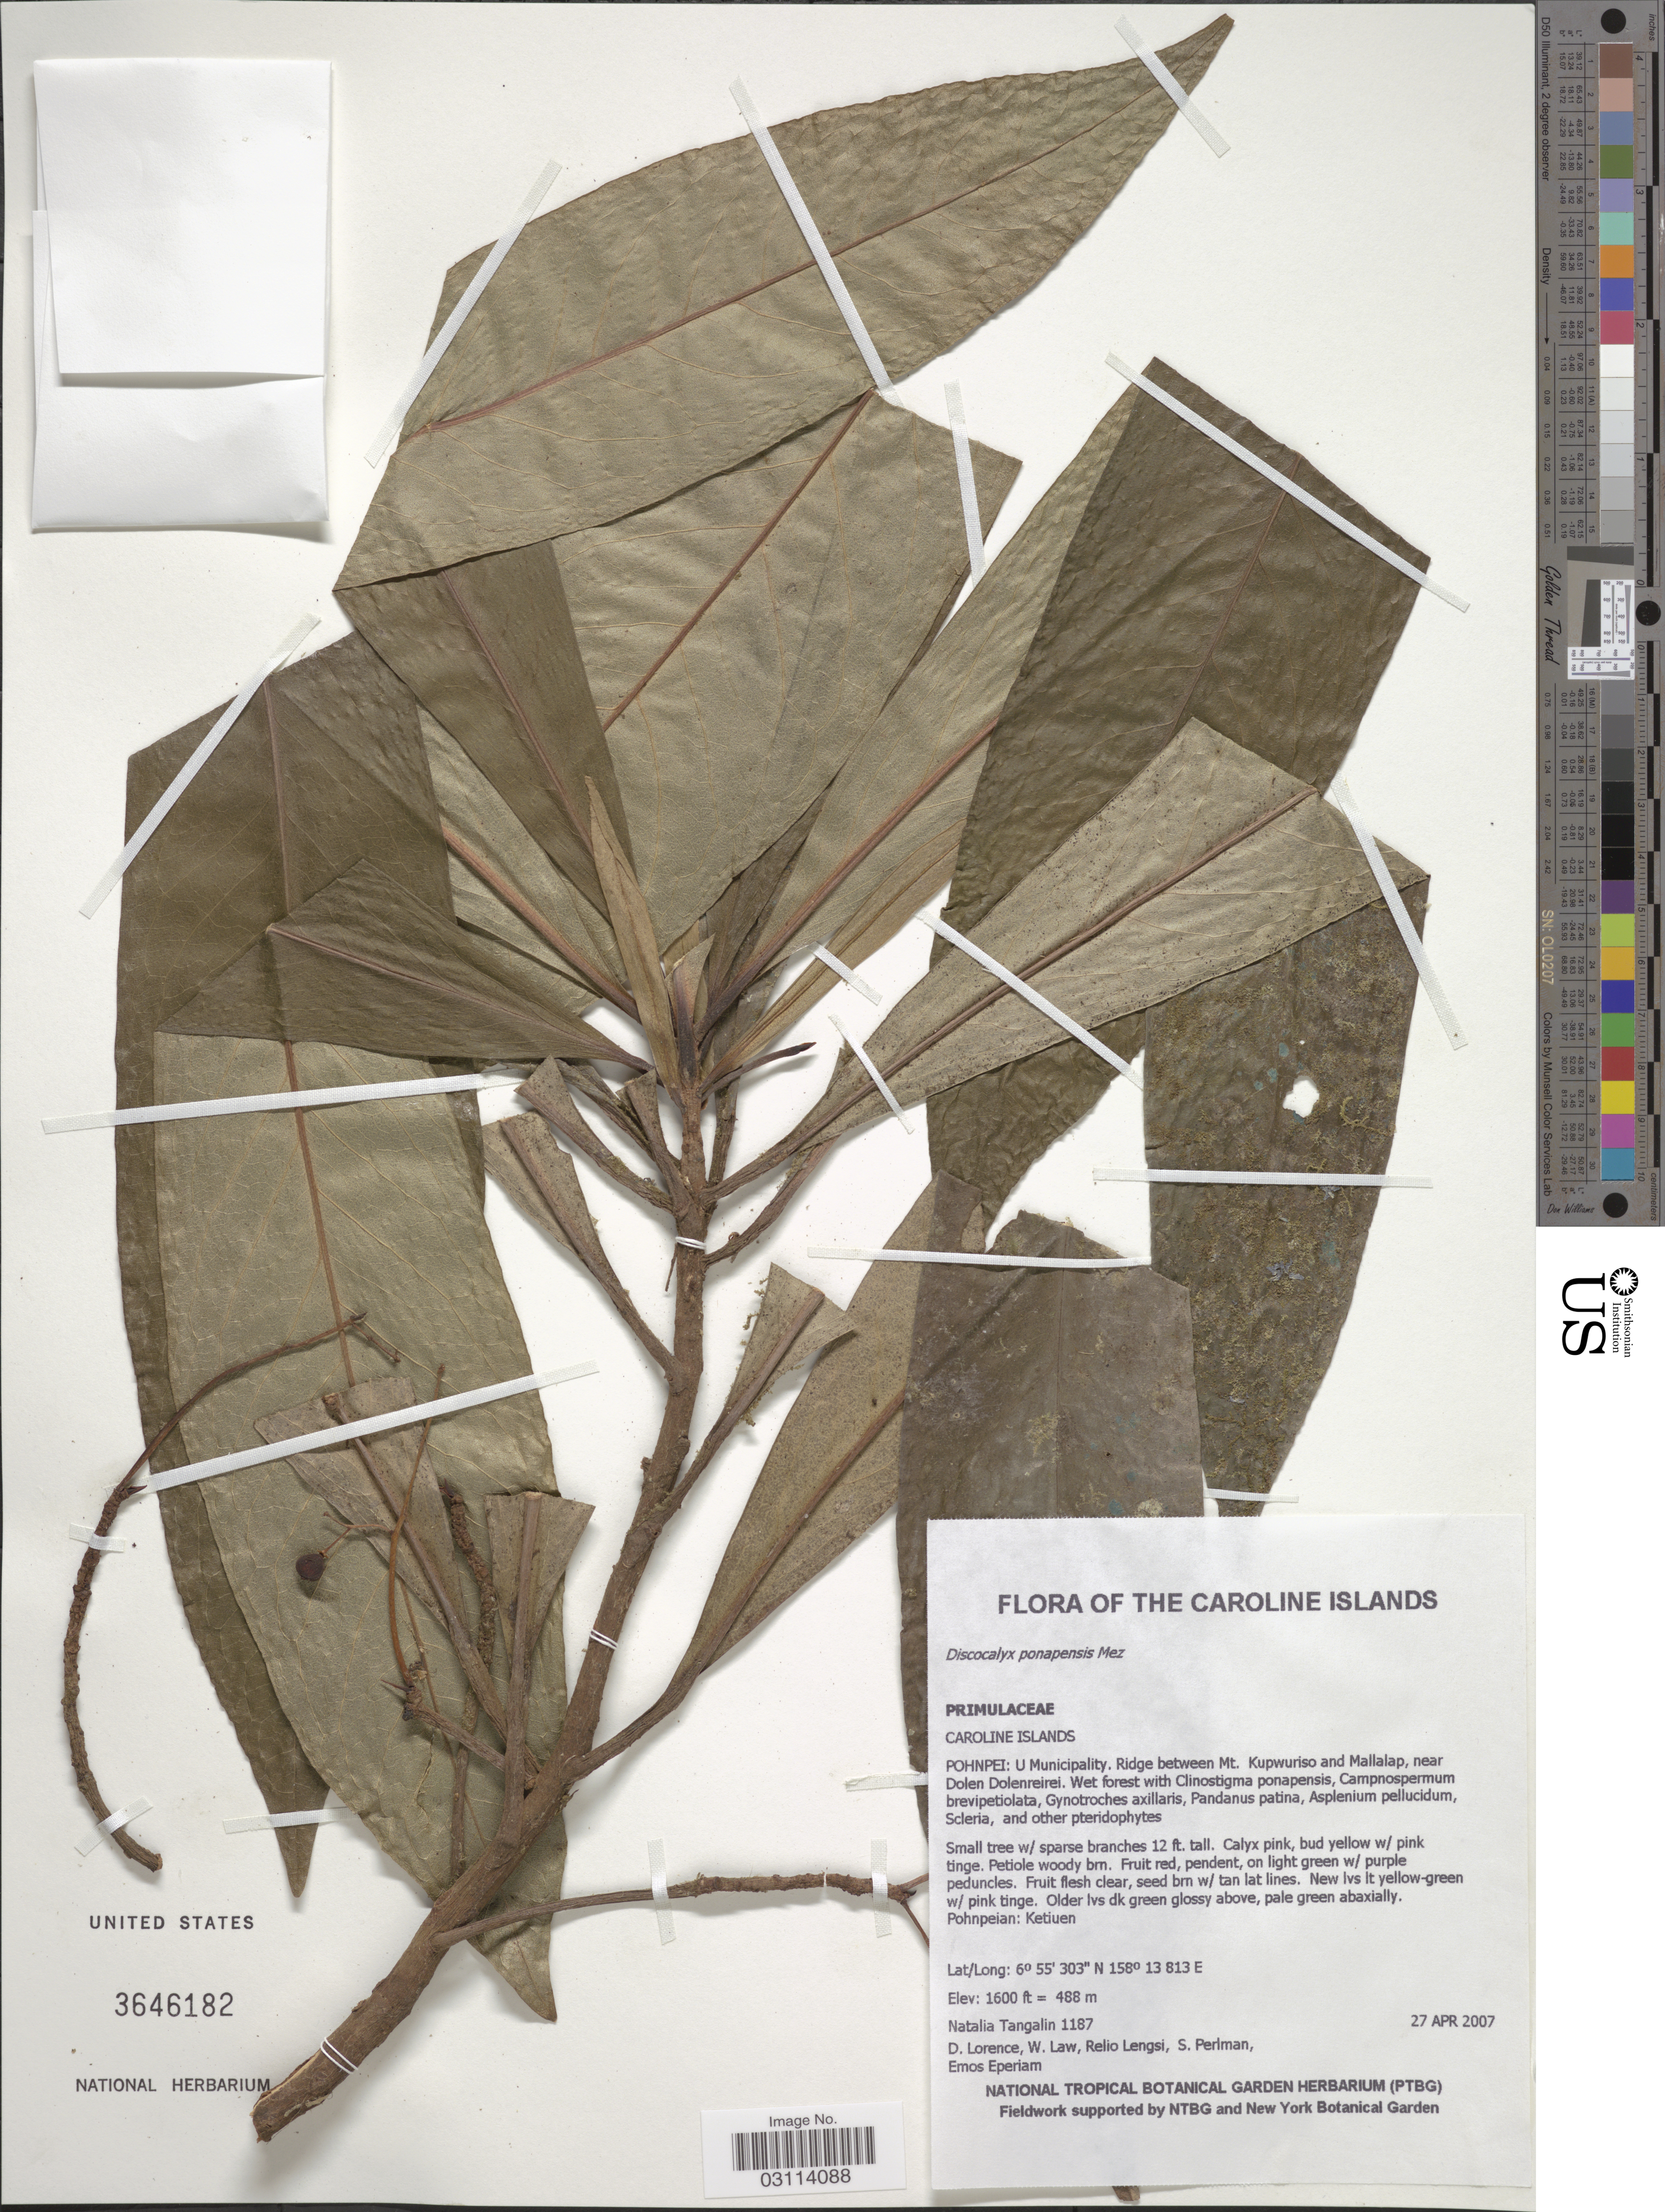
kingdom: Plantae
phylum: Tracheophyta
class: Magnoliopsida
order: Ericales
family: Primulaceae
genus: Discocalyx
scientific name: Discocalyx ponapensis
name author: Mez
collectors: N. Tangalin, D. Lorence, W. Law, R. Lengsi & et al.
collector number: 1187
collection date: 2007-04-27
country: Micronesia, Federated States of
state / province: Pohnpei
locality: Caroline Islands. U Municipality. ridge between Mt. Kupwuriso and Mallalap, near Dolen Dolenreirei.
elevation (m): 488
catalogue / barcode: US 3646182